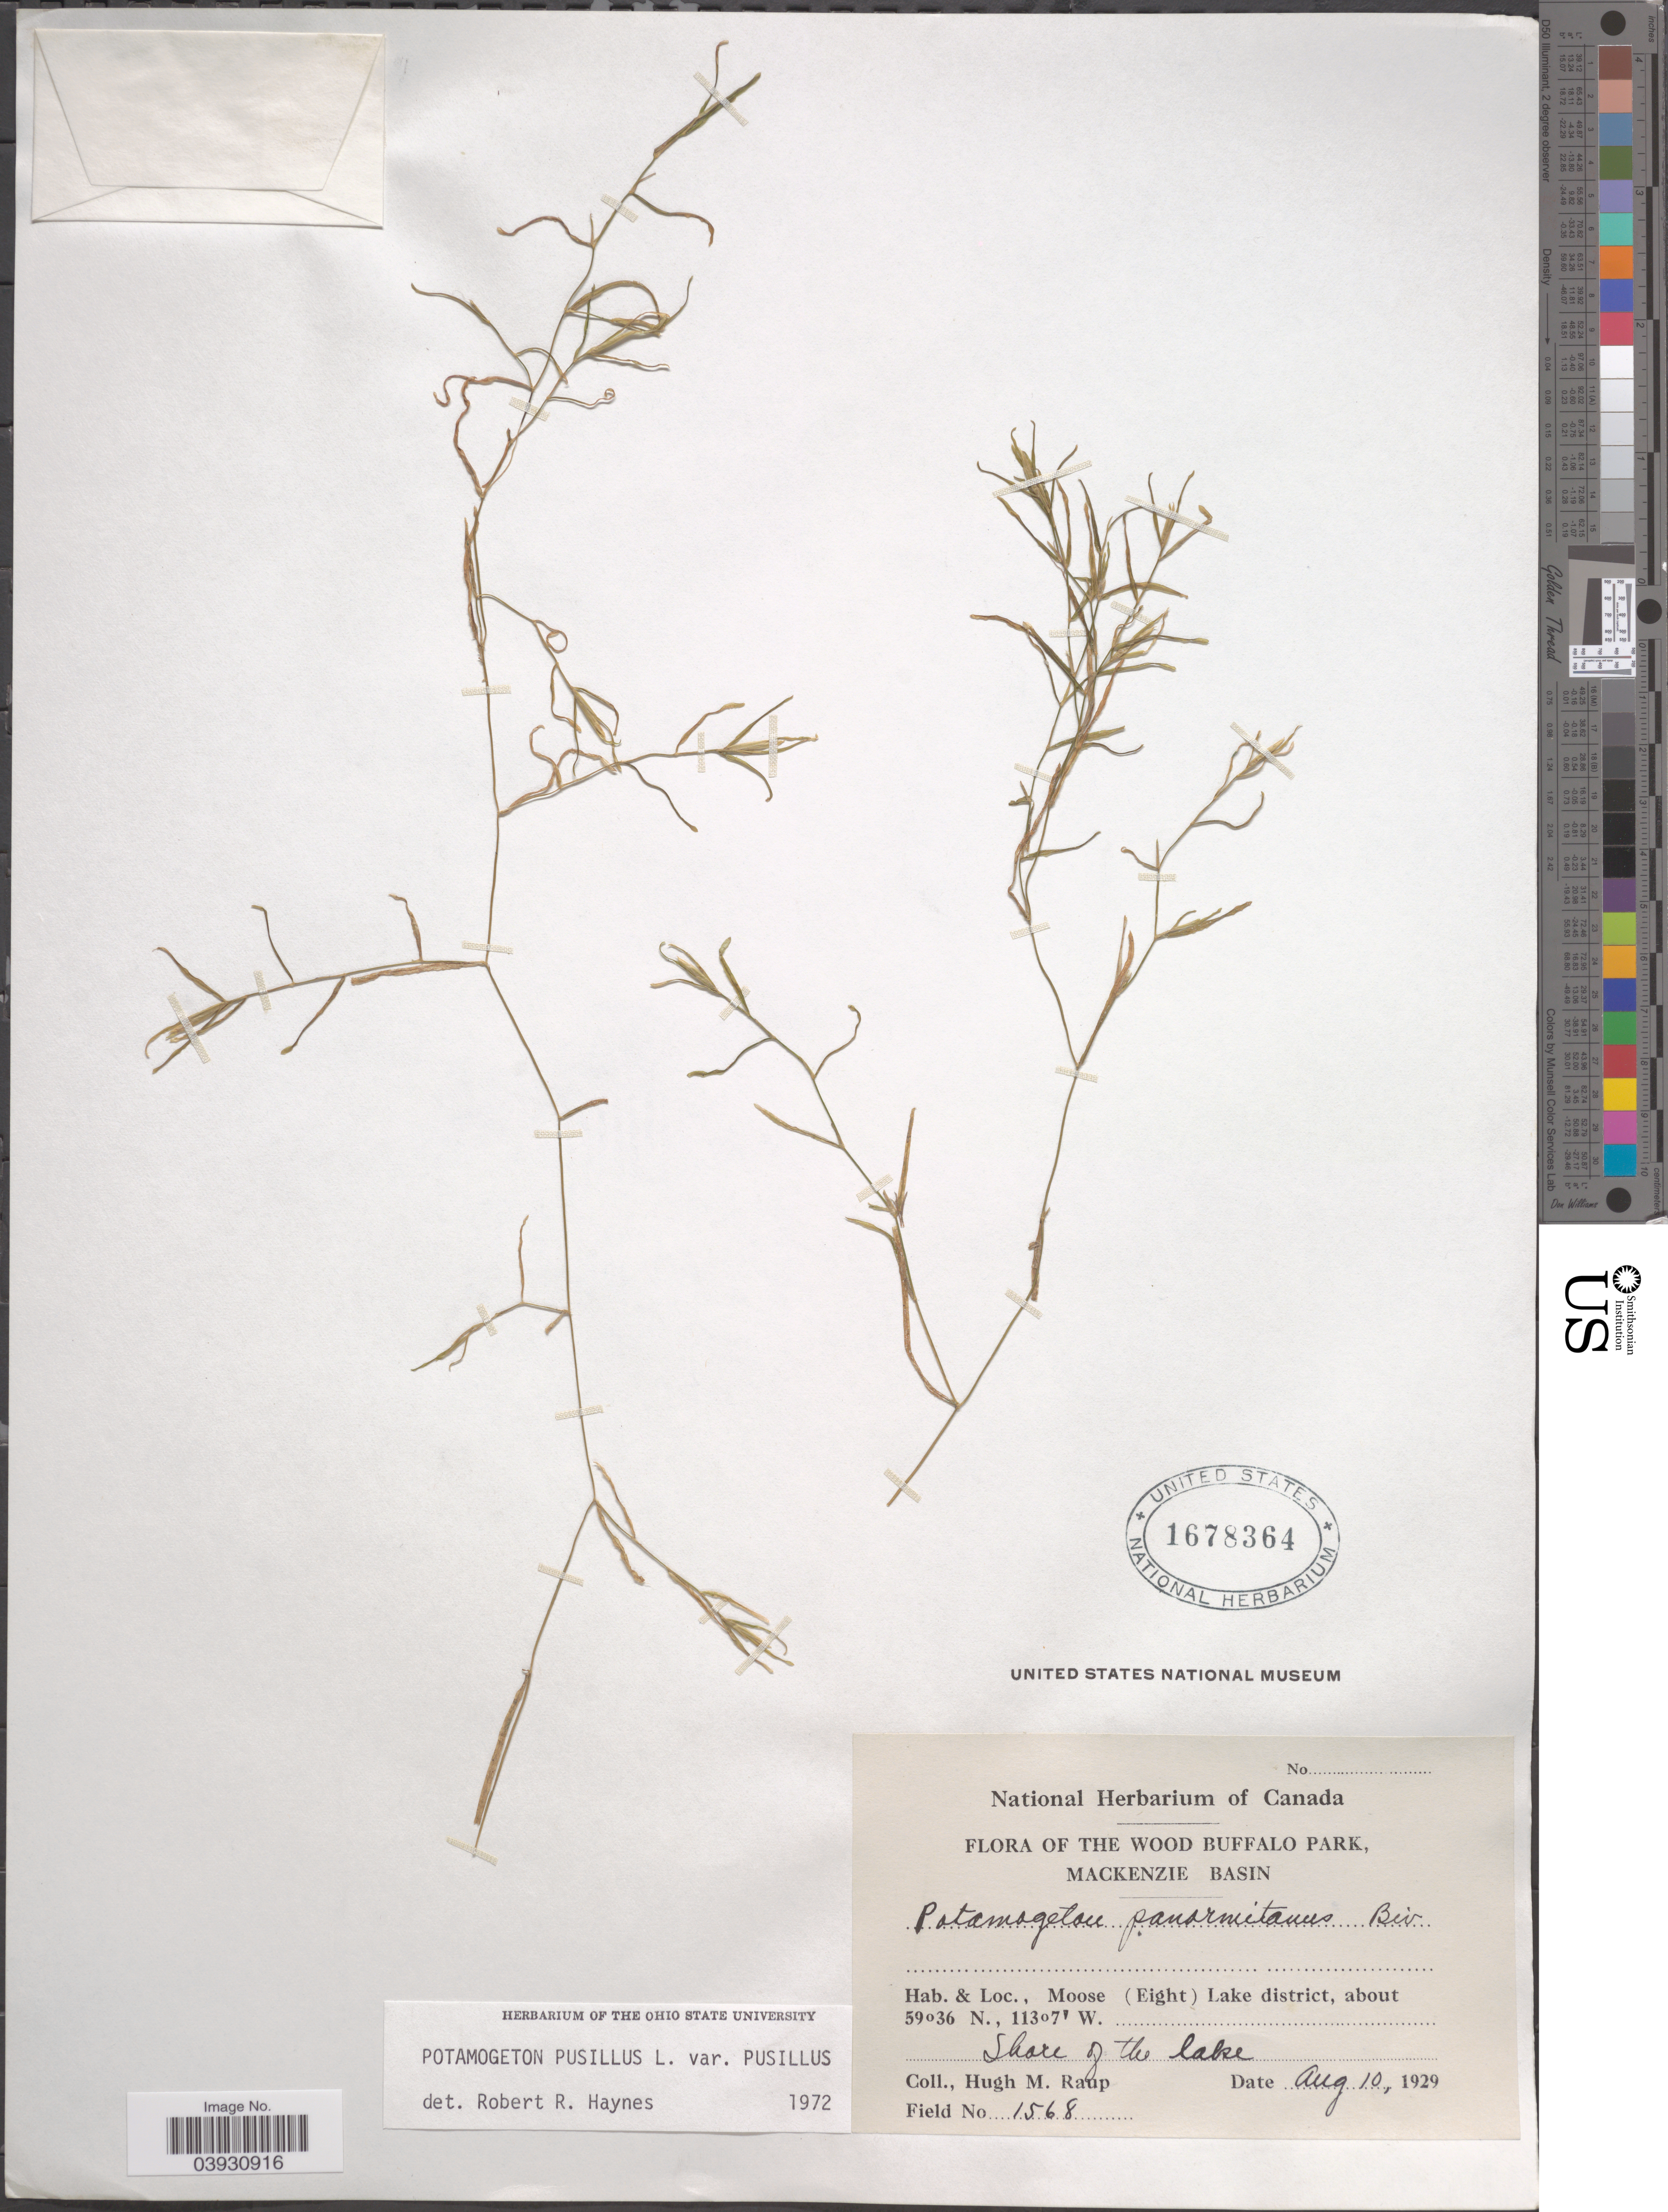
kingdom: Plantae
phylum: Tracheophyta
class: Liliopsida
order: Alismatales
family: Potamogetonaceae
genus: Potamogeton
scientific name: Potamogeton pusillus var. pusillus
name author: L.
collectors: H. Raup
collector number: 1568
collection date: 1929-08-10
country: Canada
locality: Wood Buffalo Park, Mackenzie Basin. Moose (Eight) Lake district. Shore of the lake.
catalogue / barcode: US 1678364